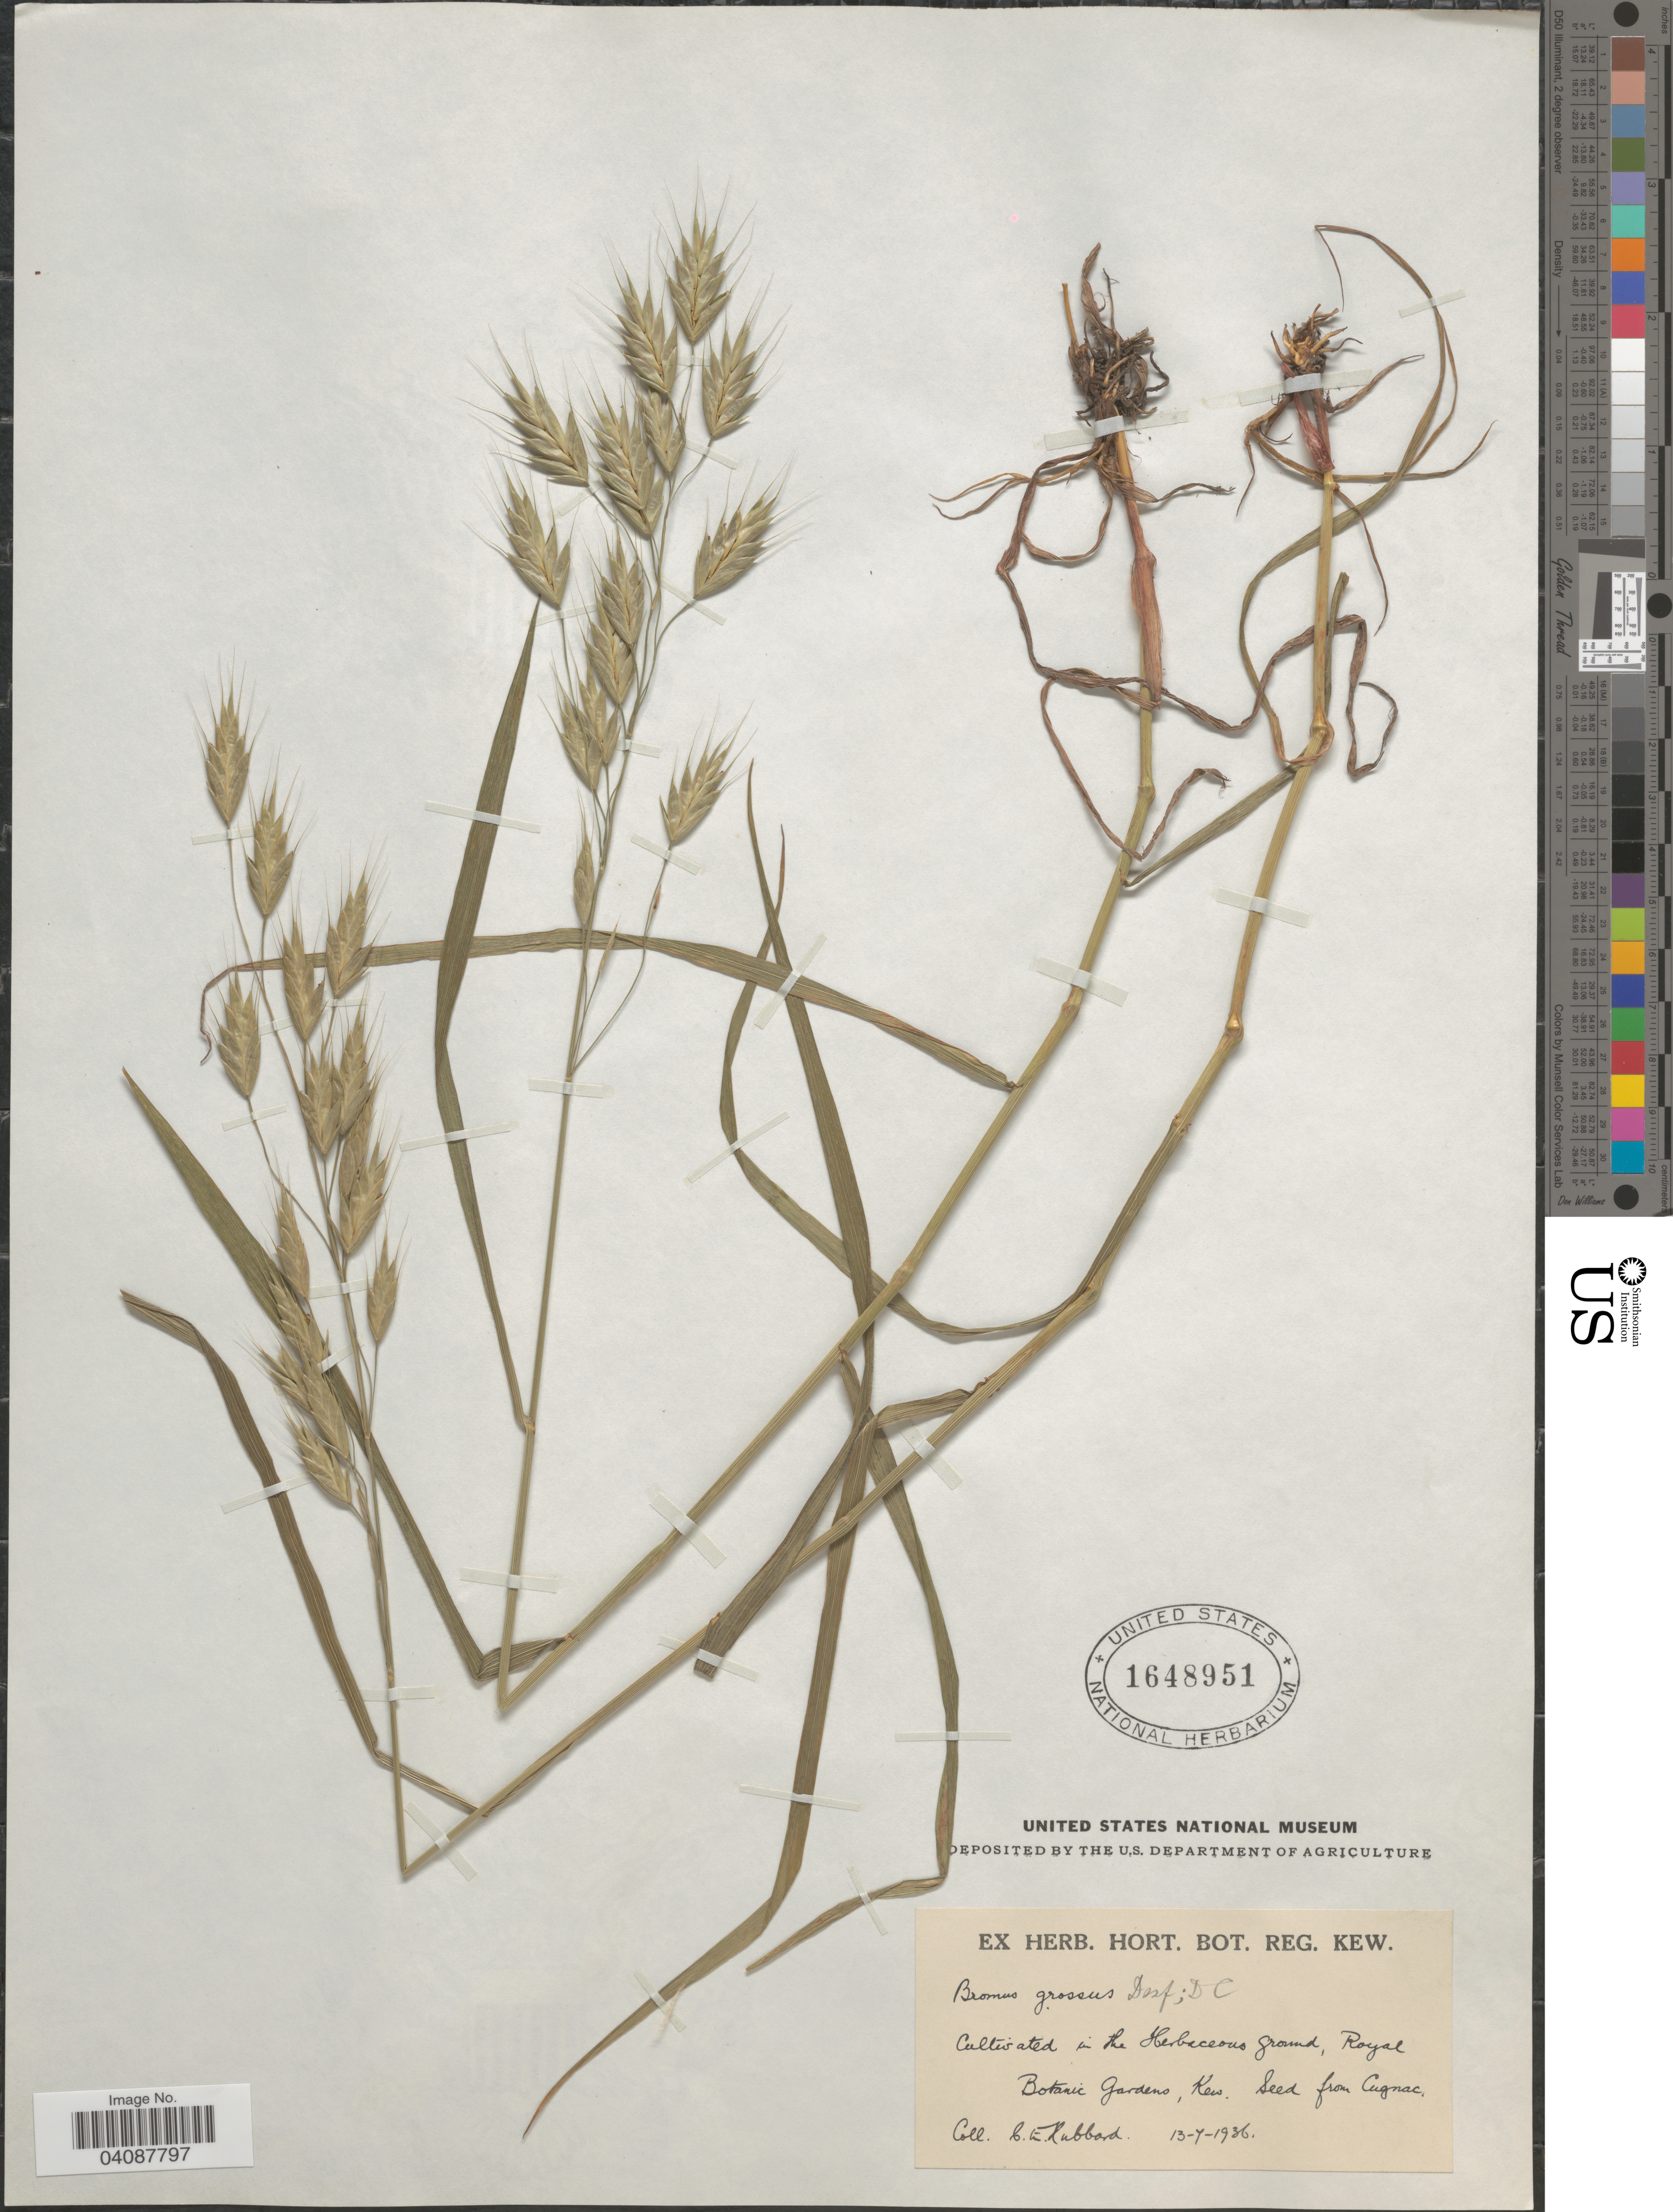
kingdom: Plantae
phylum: Tracheophyta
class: Liliopsida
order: Poales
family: Poaceae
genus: Bromus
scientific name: Bromus grossus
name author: Desf. ex DC.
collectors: C. E. Hubbard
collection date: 1936-07-13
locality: Cultivated in the Herbaceous ground, Royal Botanic Gardens, Kew.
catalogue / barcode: US 1648951